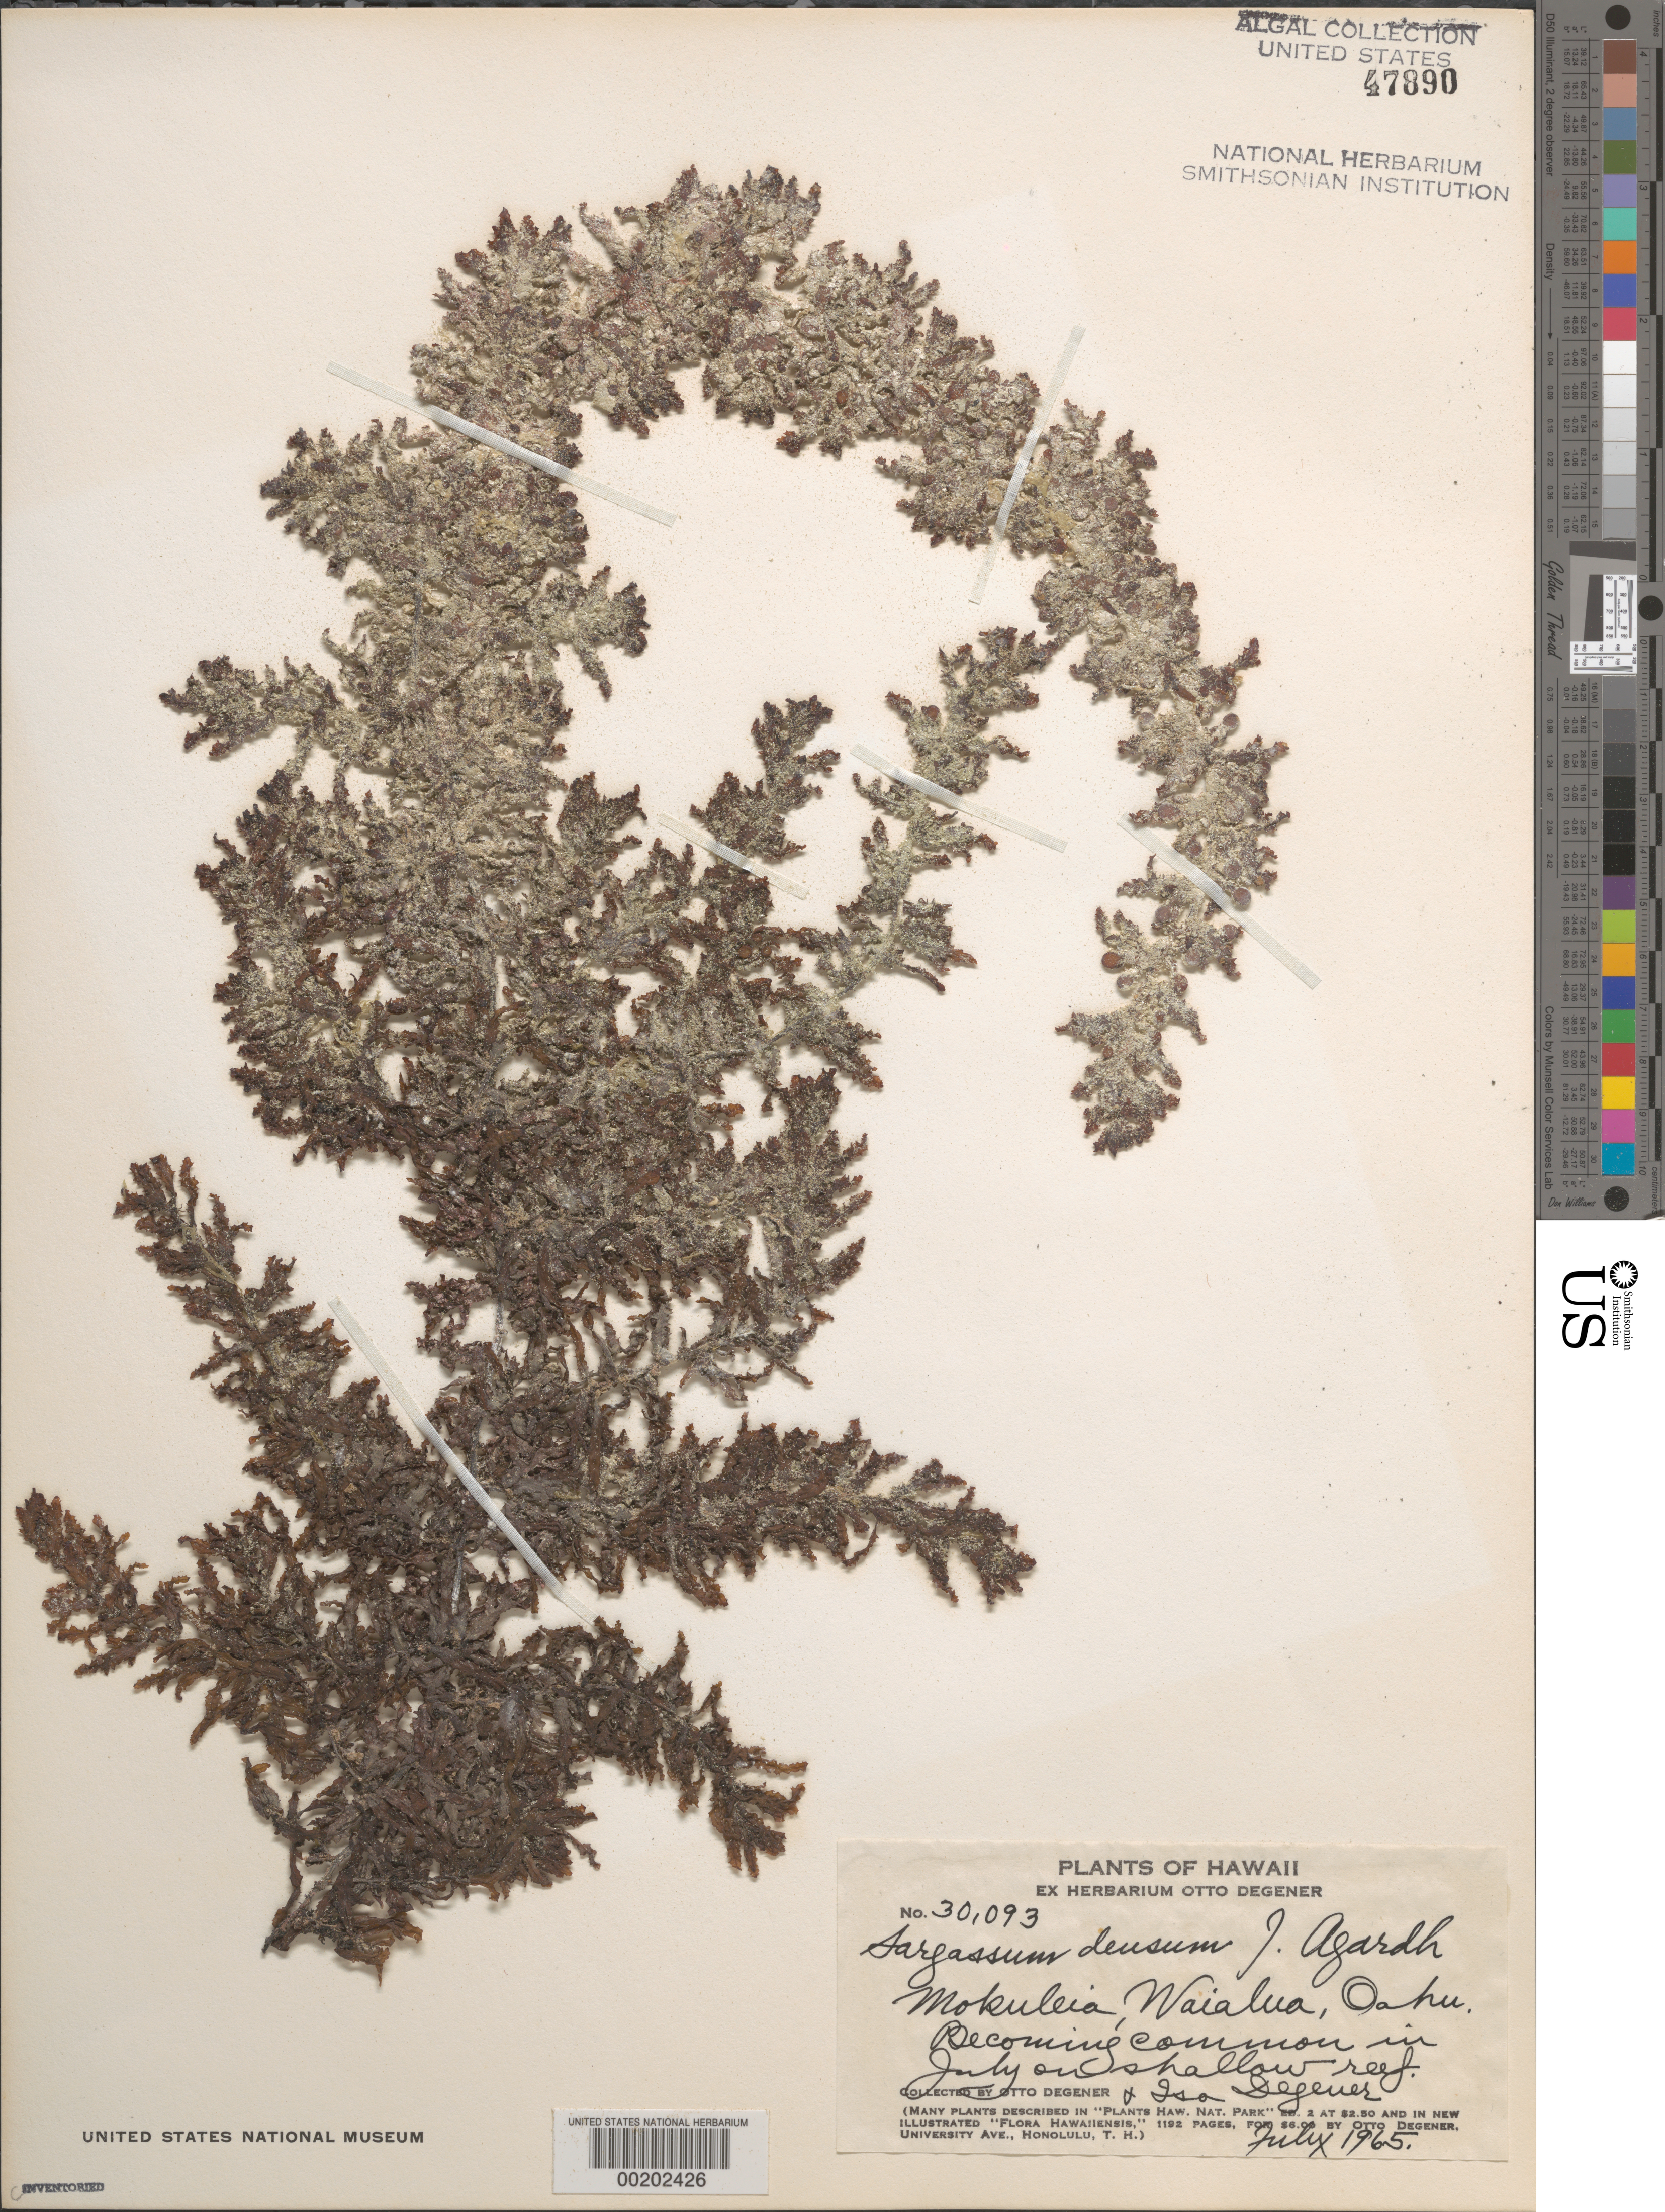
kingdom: Chromista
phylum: Ochrophyta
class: Phaeophyceae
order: Fucales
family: Sargassaceae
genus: Sargassum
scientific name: Sargassum polyphyllum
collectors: O. Degener & I. Degener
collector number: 30093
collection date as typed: Jul 1965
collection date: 1965-07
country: United States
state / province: Hawaii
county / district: Honolulu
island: Oahu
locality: Mokuleia, Waialua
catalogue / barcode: US 47890